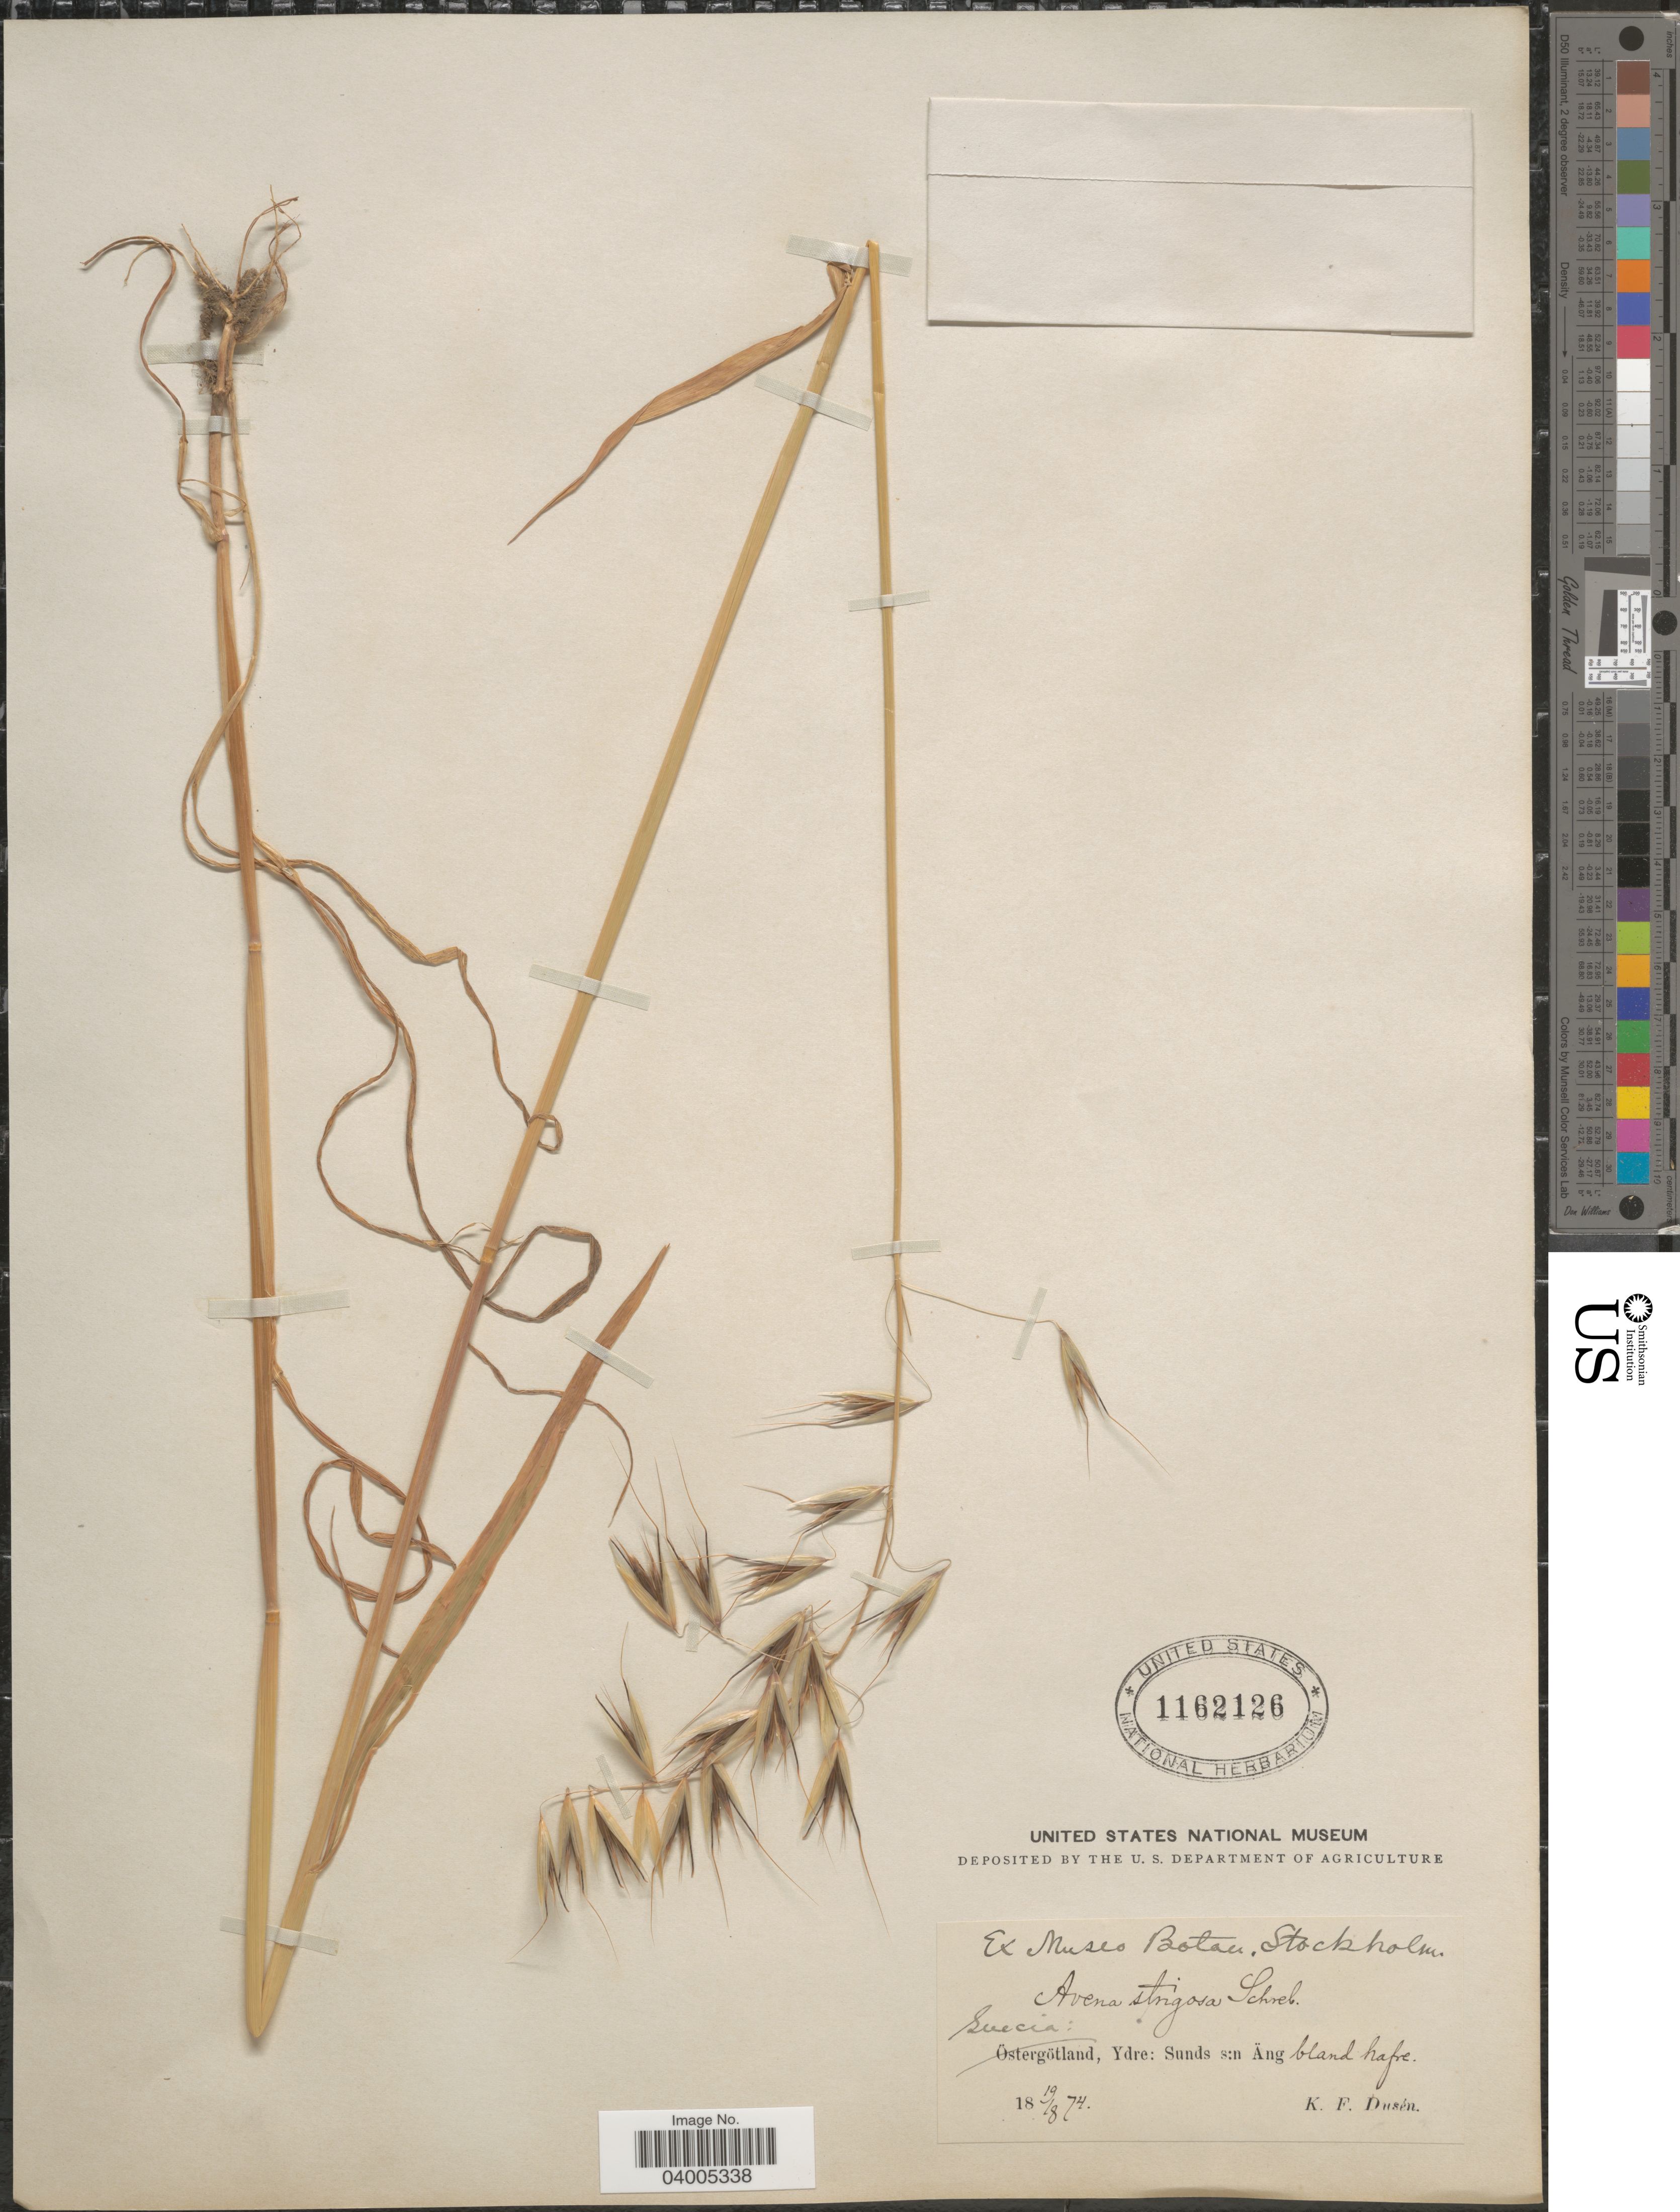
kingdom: Plantae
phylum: Tracheophyta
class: Liliopsida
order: Poales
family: Poaceae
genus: Avena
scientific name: Avena strigosa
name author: Schreb.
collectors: K. Dusén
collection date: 1874-08-19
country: Sweden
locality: Suecia: Ydre: Sunds s:n Äng bland hafre.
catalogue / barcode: US 1162126